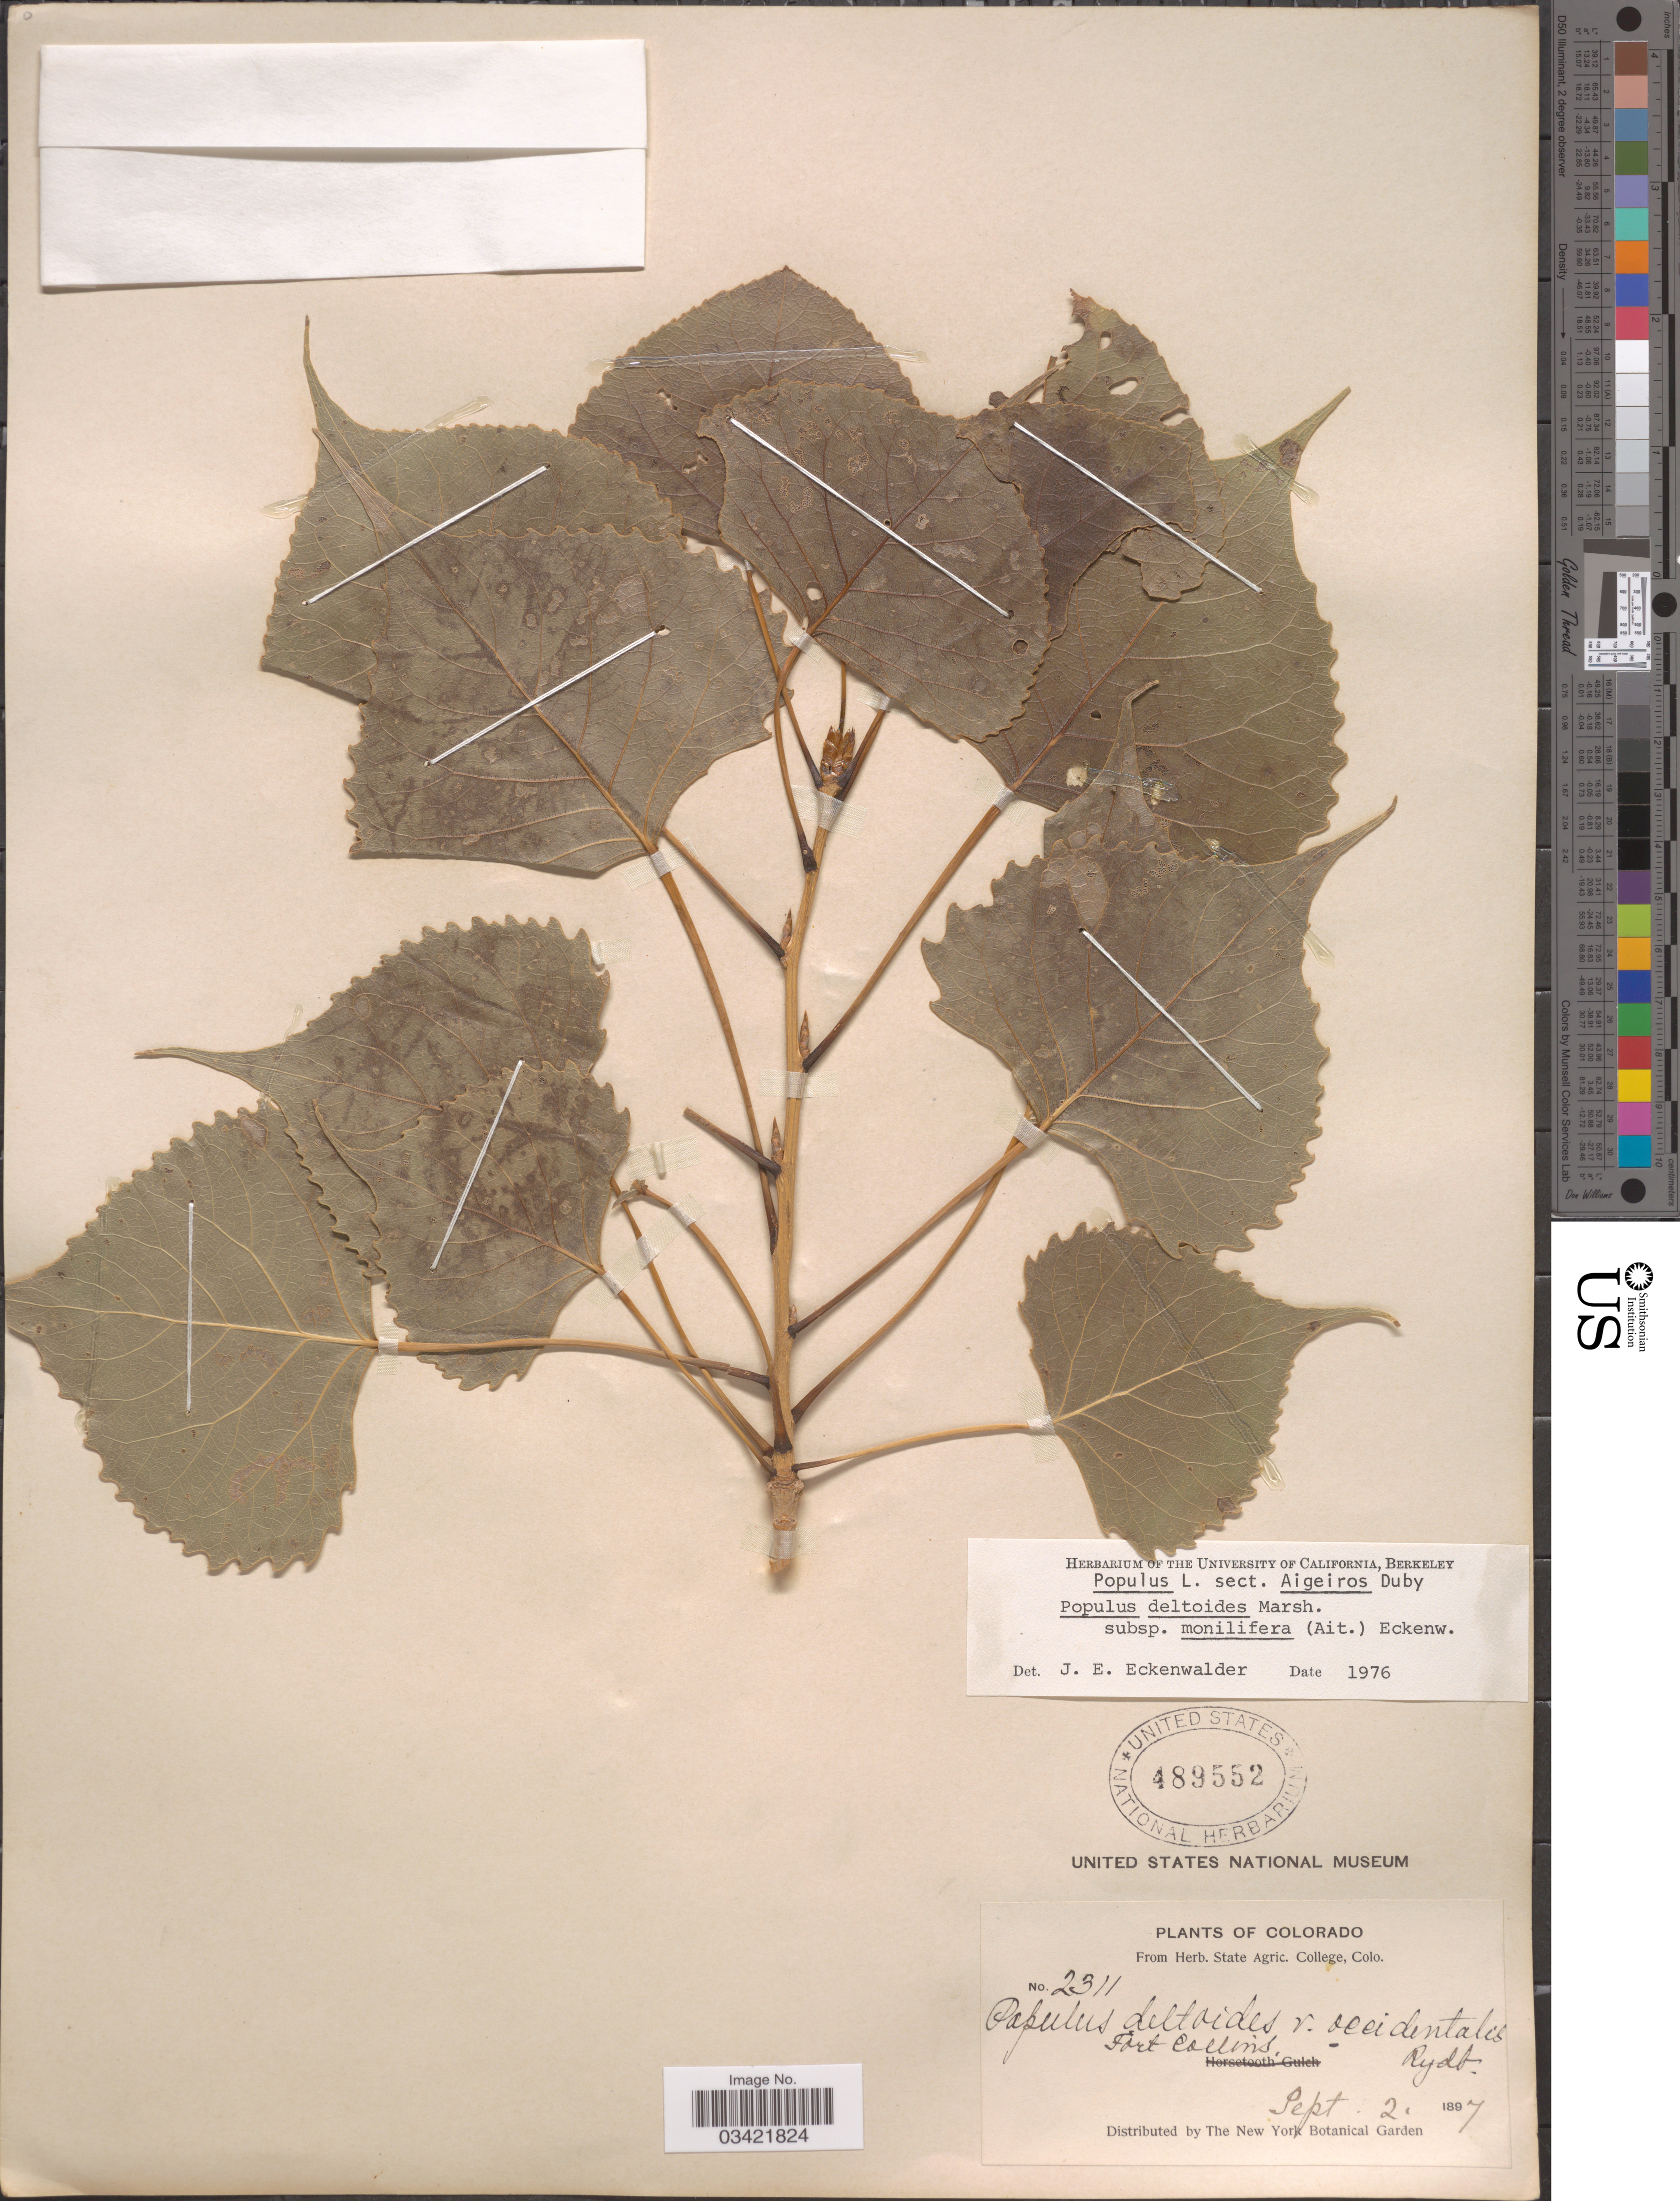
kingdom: Plantae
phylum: Tracheophyta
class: Magnoliopsida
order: Malpighiales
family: Salicaceae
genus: Populus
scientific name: Populus deltoides subsp. monilifera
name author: (Aiton) Eckenw.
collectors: ex herb. State Agric. College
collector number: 2311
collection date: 1897-09-02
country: United States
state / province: Colorado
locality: Fort Collins.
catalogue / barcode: US 489552